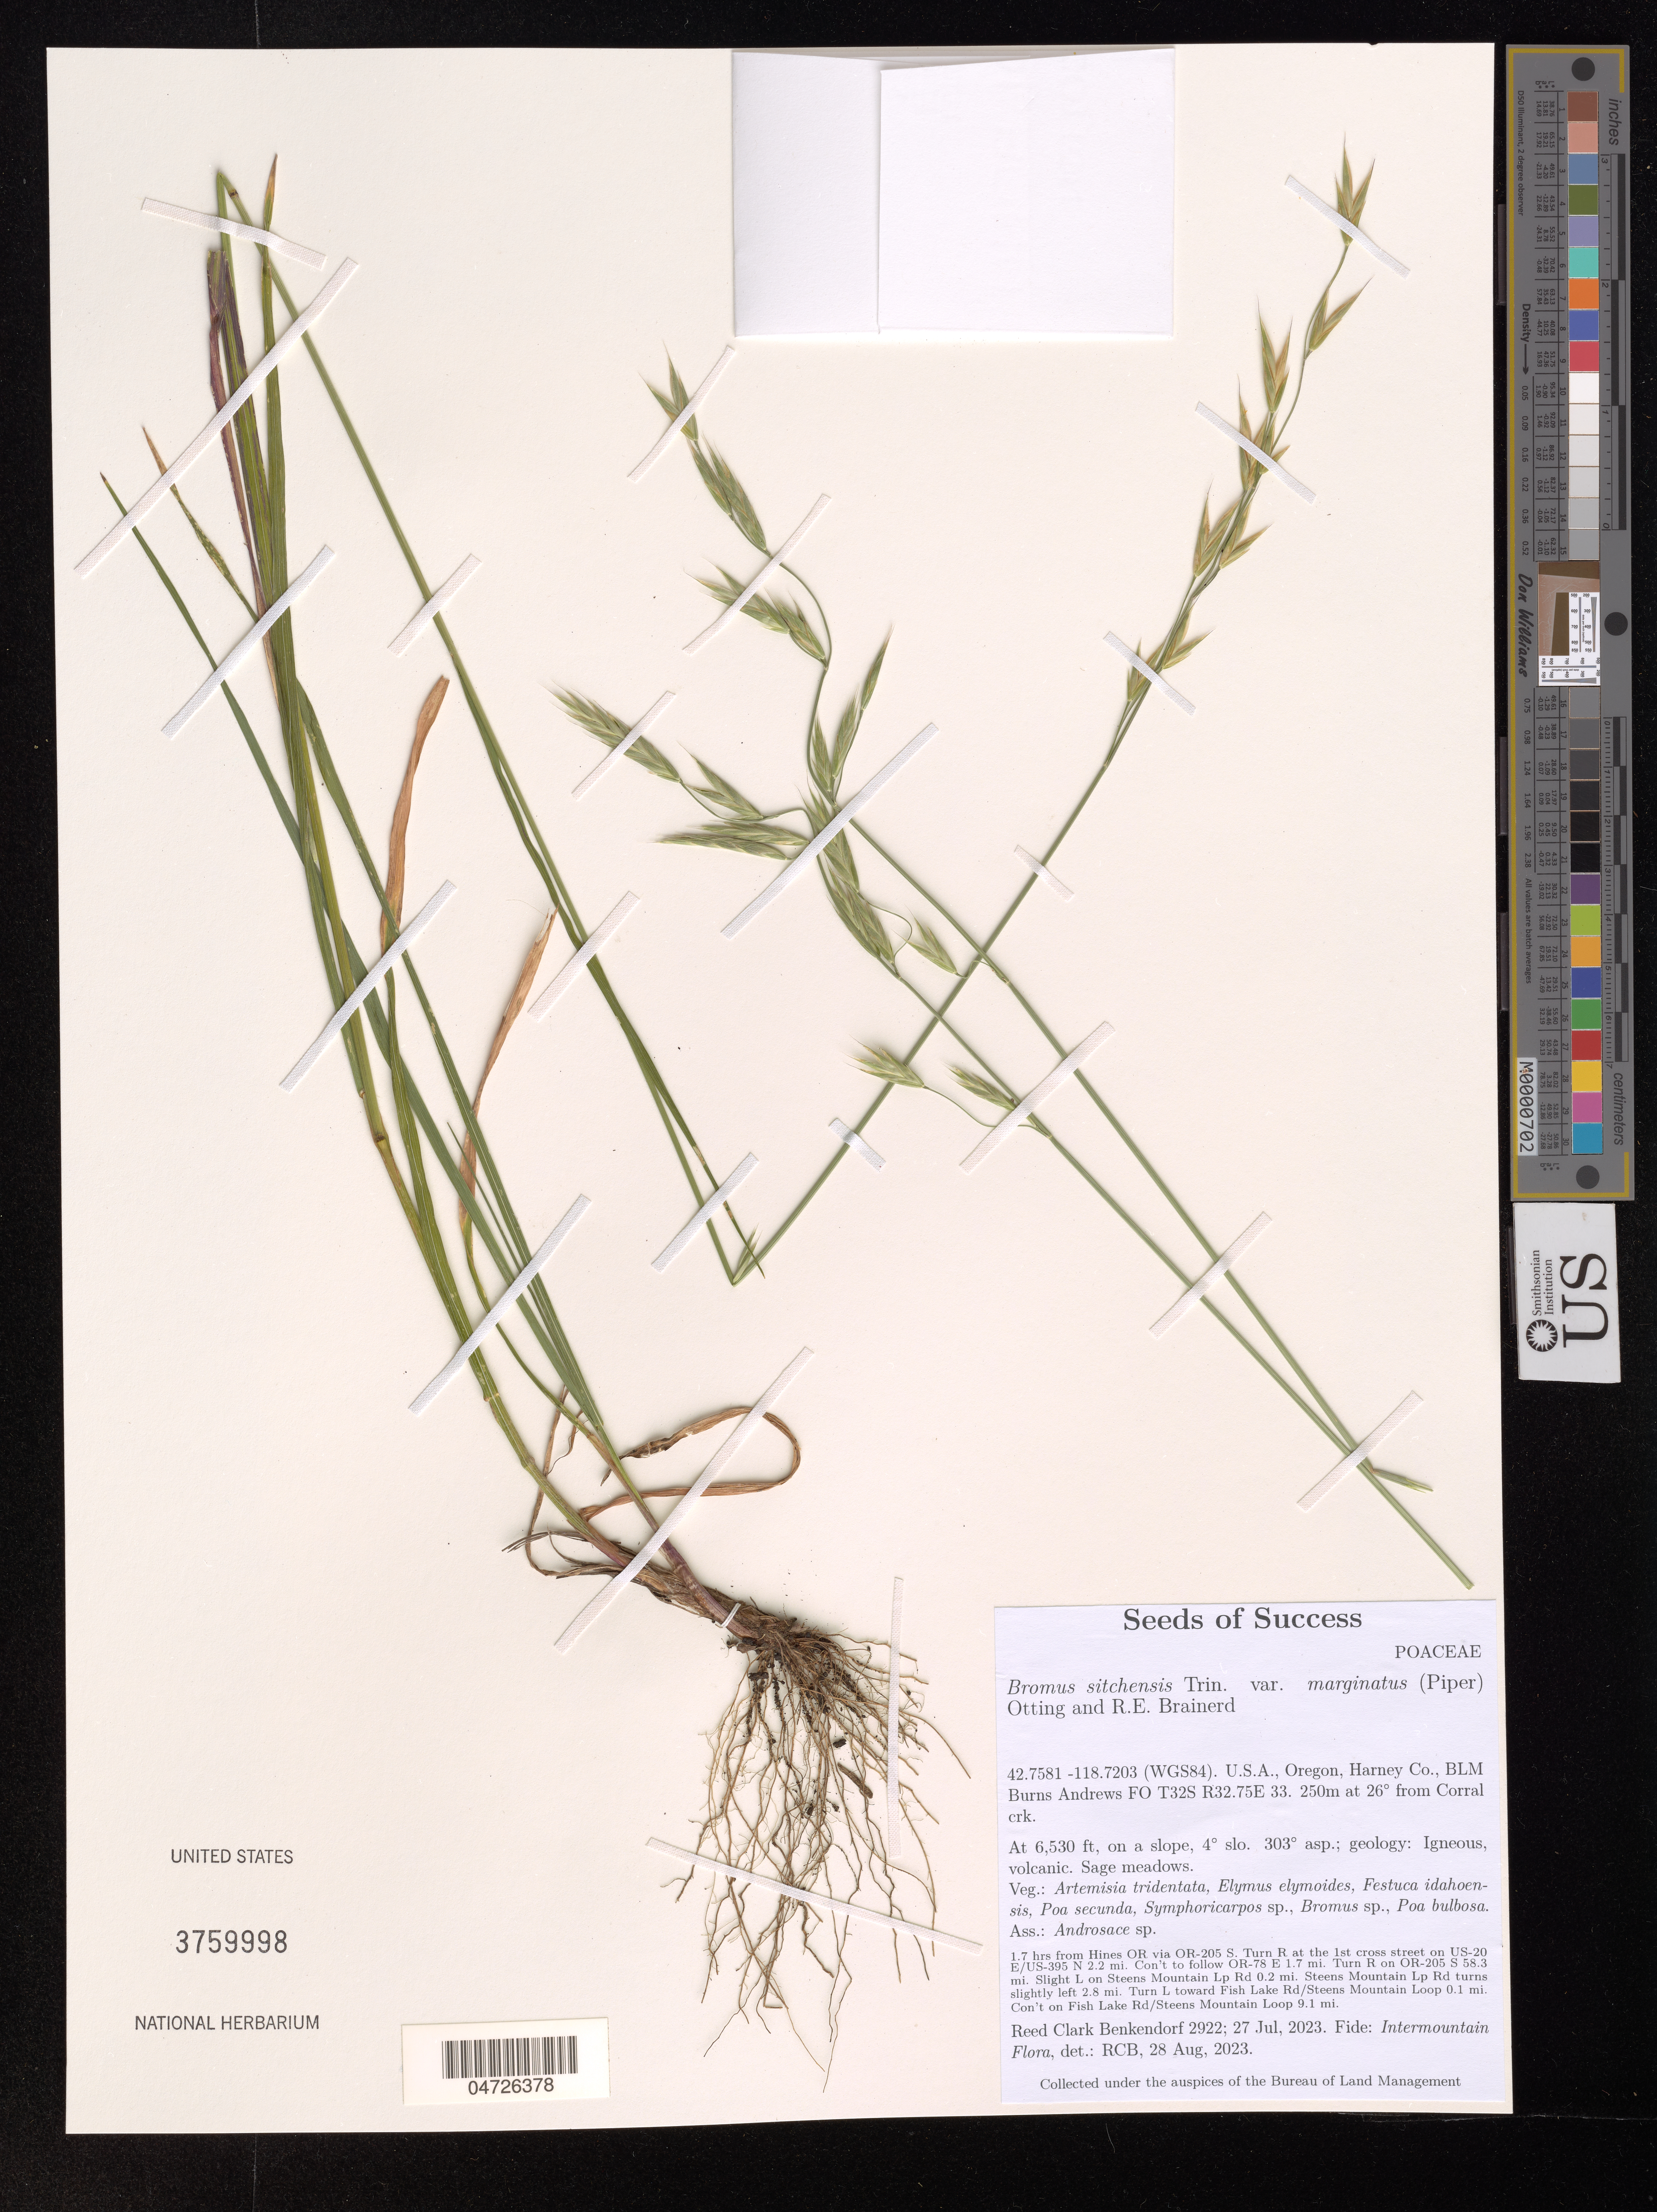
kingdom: Plantae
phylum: Tracheophyta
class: Liliopsida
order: Poales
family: Poaceae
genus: Bromus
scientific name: Bromus sitchensis var. marginatus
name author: (Nees) B. Boivin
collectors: R. Benkendorf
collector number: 2922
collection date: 2023-07-27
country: United States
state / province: Oregon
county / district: Harney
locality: (WGS84). Harney Co., BLM Burns Andrews FO T32S R32. 75E 33. 250m at 26º from Corral crk. 1.7 hrs from Hines OR via OR-205 S. Turn R at the 1st cross street on US-20 E/US-395 N 2.2 mi. Con't to follow OR-78 E 1.7 mi Turn R on OR-205 S 58.3 mi. Slight L on Steens Mountain Lp Rd 0.2 mi. Steens Mountain Lp Rd turns slightly left 2.8 mi. Turn L toward Fish Lake Rd/Steens Mountain Loop 0.1 mi. Con't on Fish Lake Rd/Steens Mountain Loop 9.1 mi.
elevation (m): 1990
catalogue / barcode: US 3759998